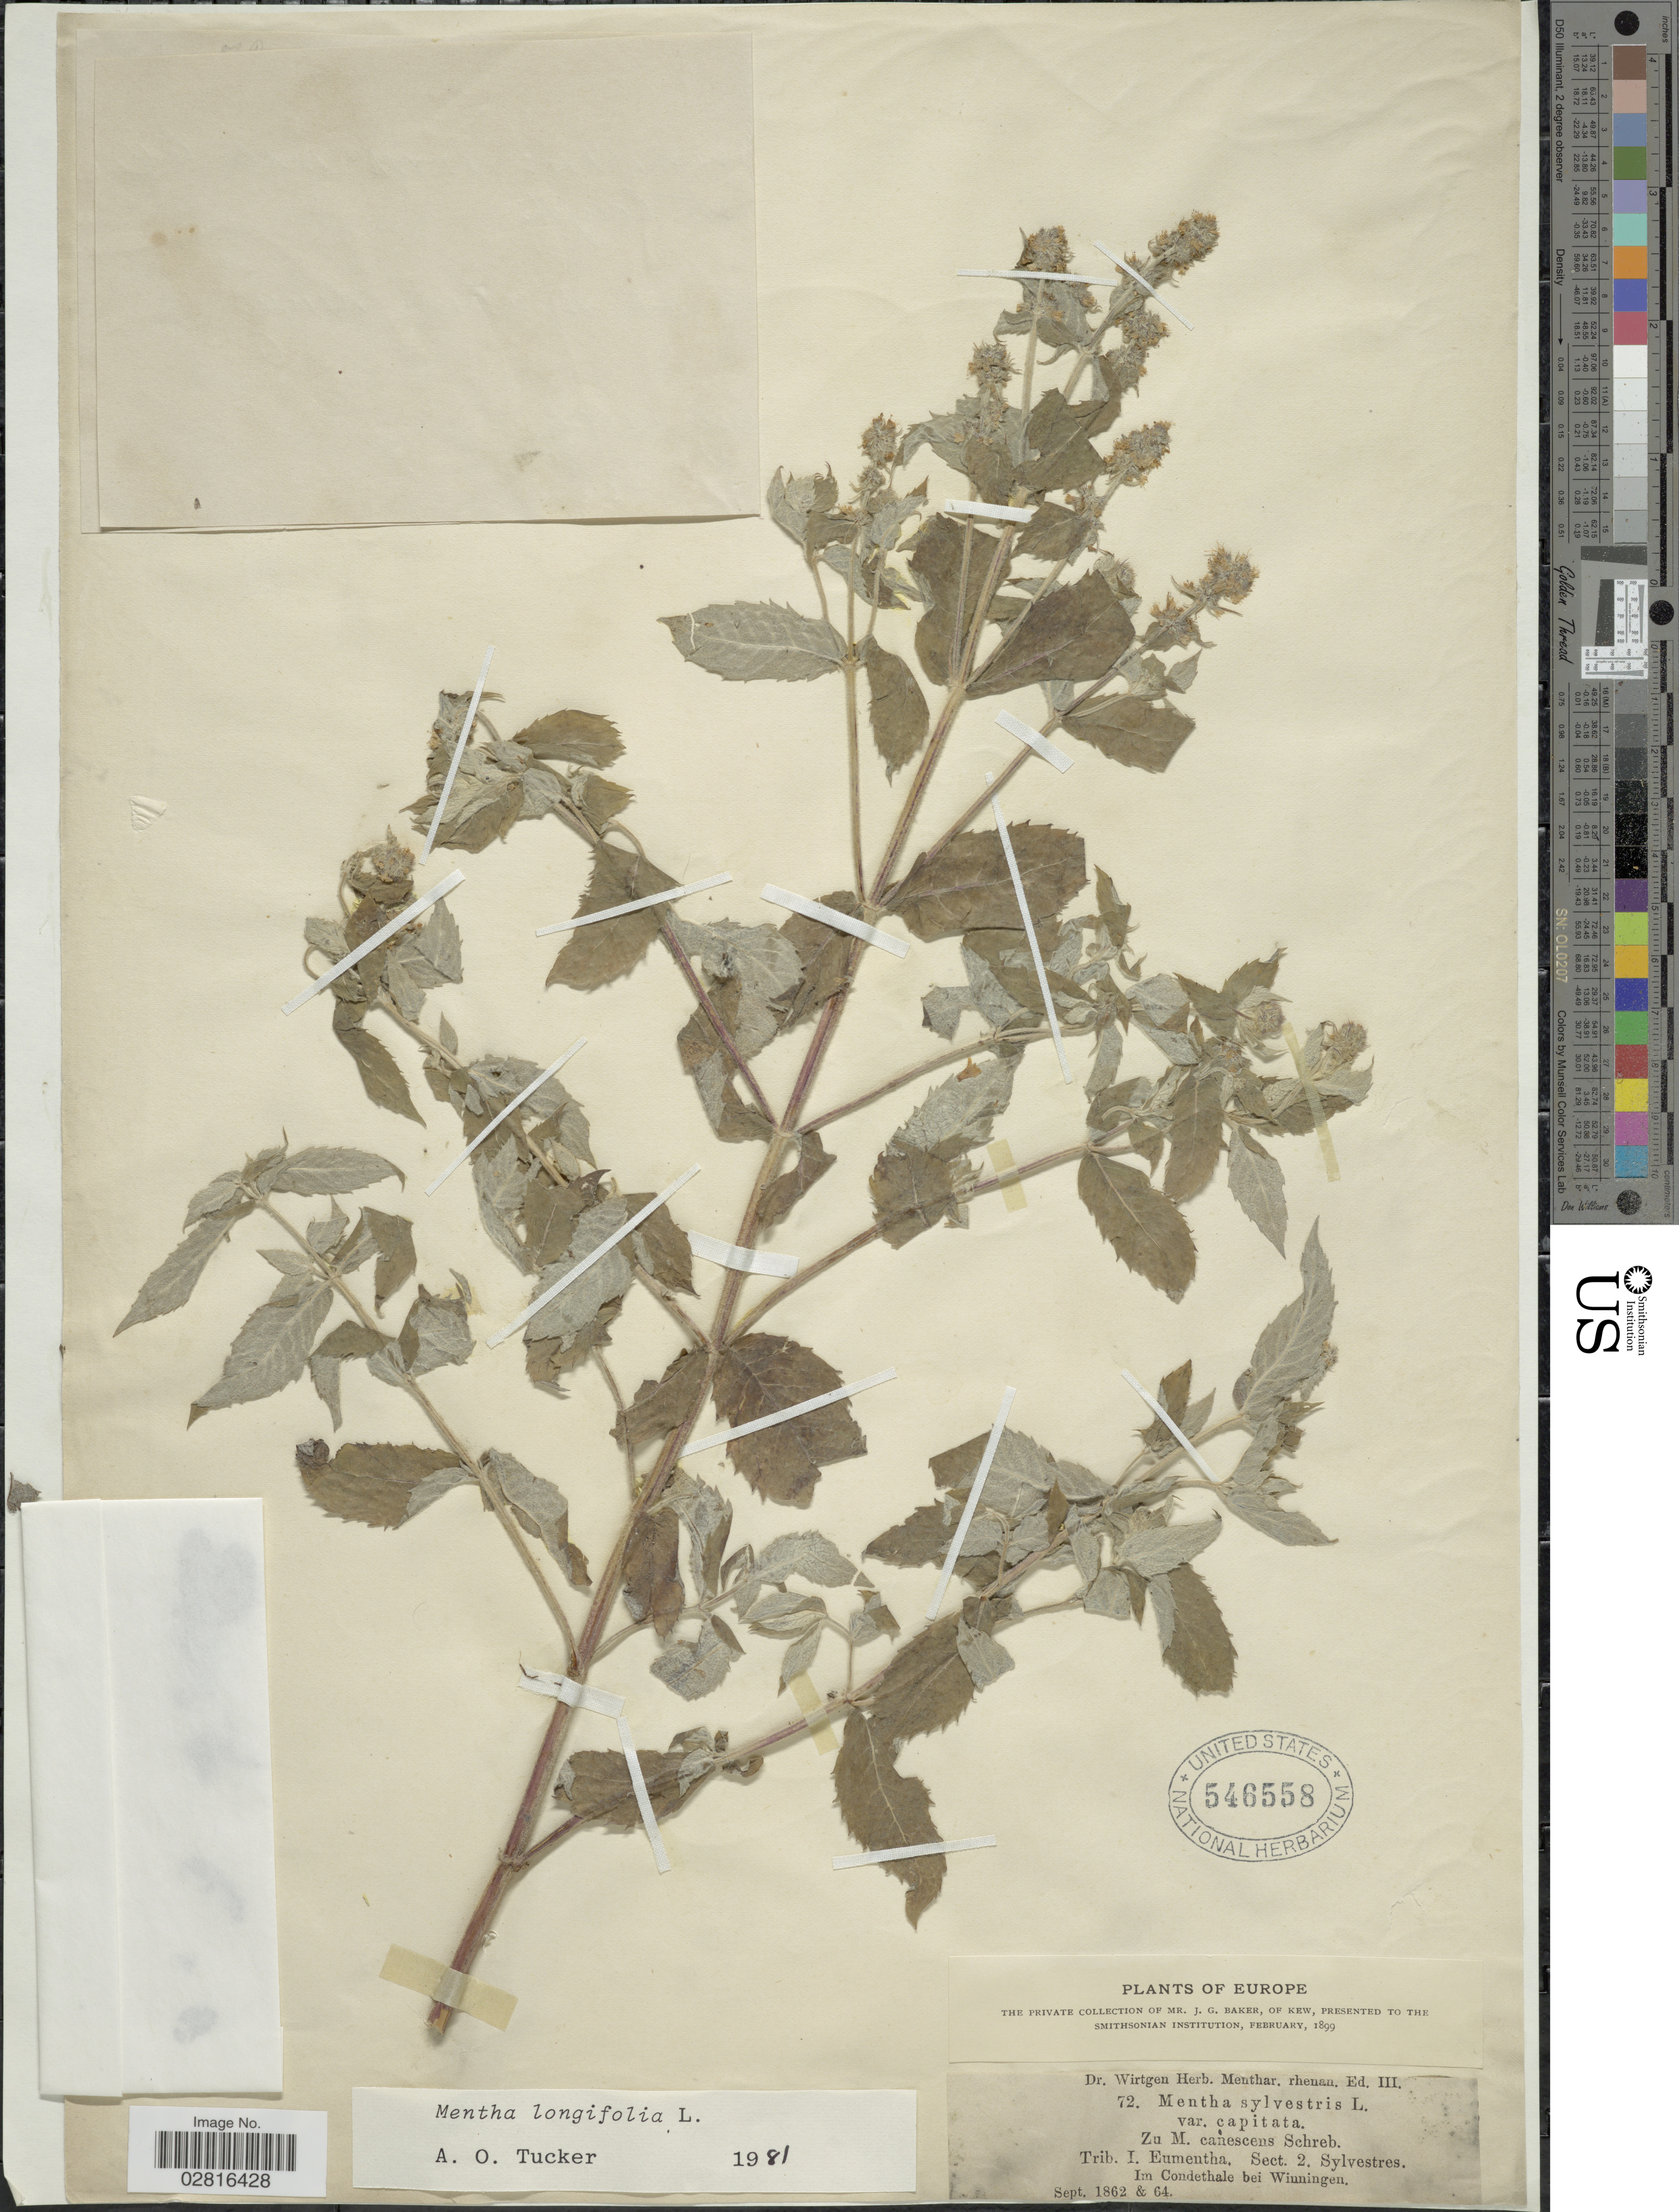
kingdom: Plantae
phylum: Tracheophyta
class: Magnoliopsida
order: Lamiales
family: Lamiaceae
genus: Mentha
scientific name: Mentha longifolia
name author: (L.) L.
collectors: J. G. Baker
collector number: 72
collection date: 1862-09/1864-09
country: Germany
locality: Europe. Im Condethale bei Winningen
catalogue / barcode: US 546558